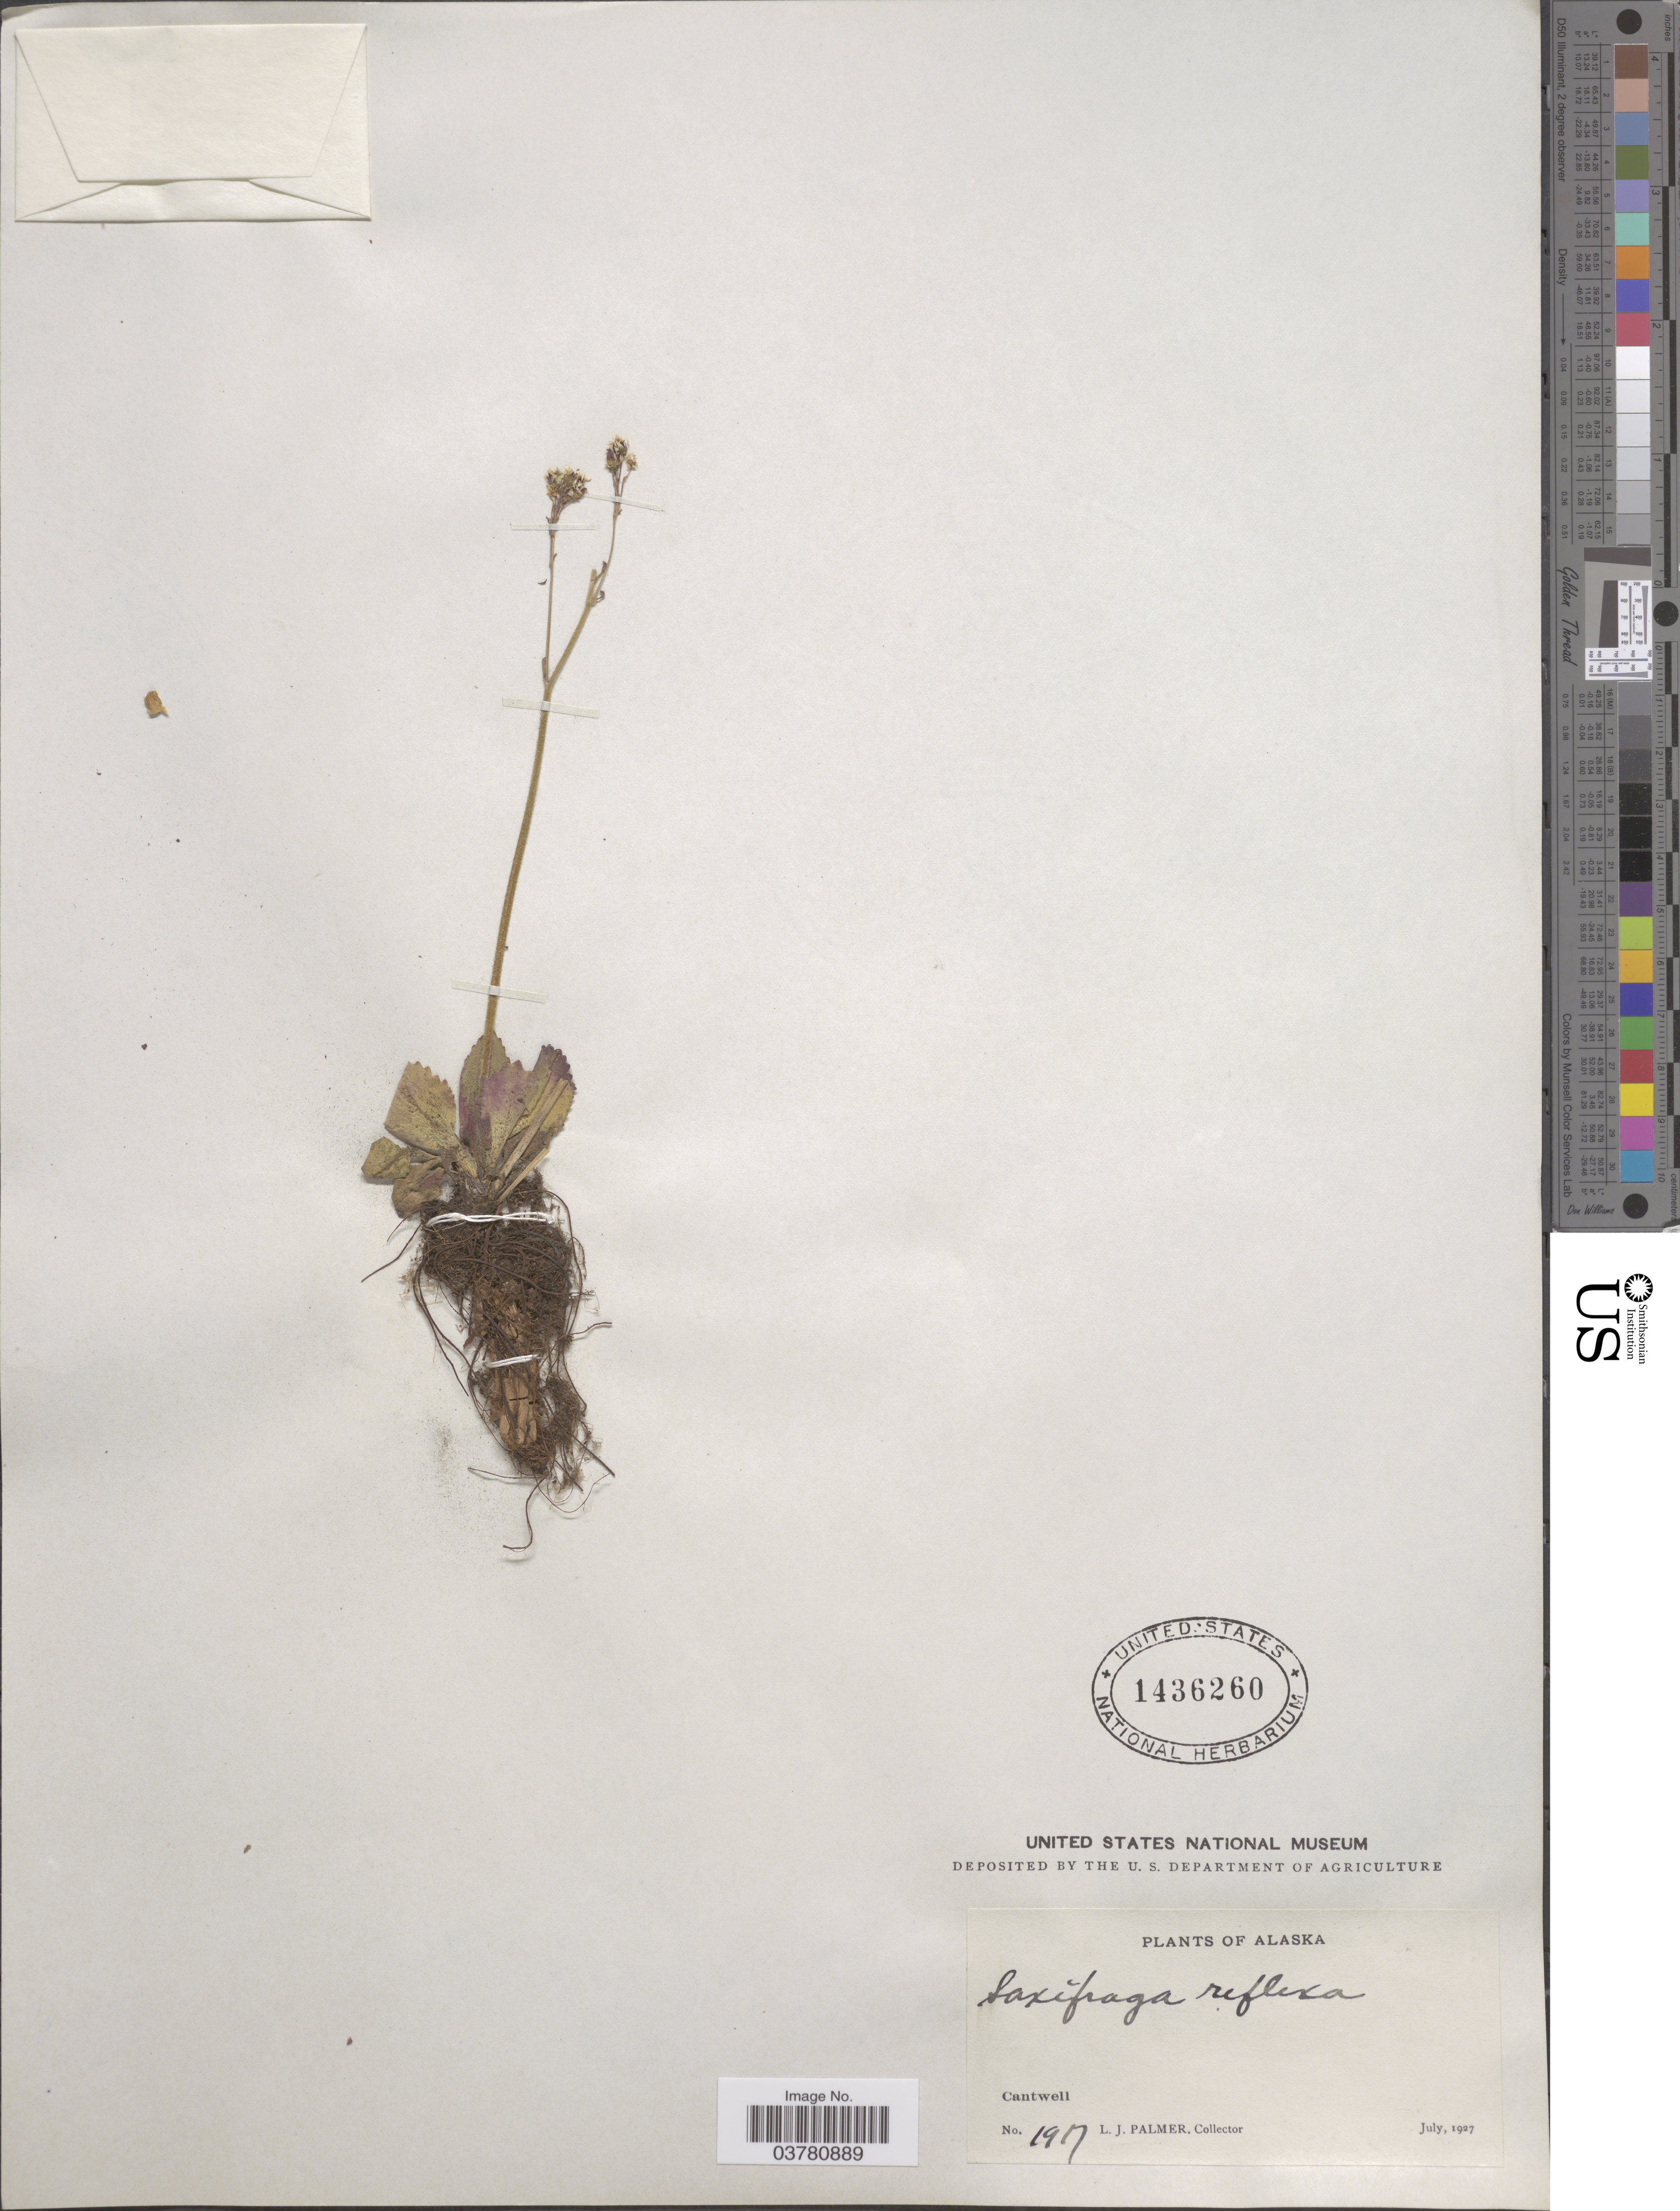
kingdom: Plantae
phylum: Tracheophyta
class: Magnoliopsida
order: Saxifragales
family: Saxifragaceae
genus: Micranthes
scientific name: Micranthes reflexa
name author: (Hook.) Small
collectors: L. J. Palmer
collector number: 1917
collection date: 1927-07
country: United States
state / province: Alaska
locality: Cantwell.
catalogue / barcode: US 1436260